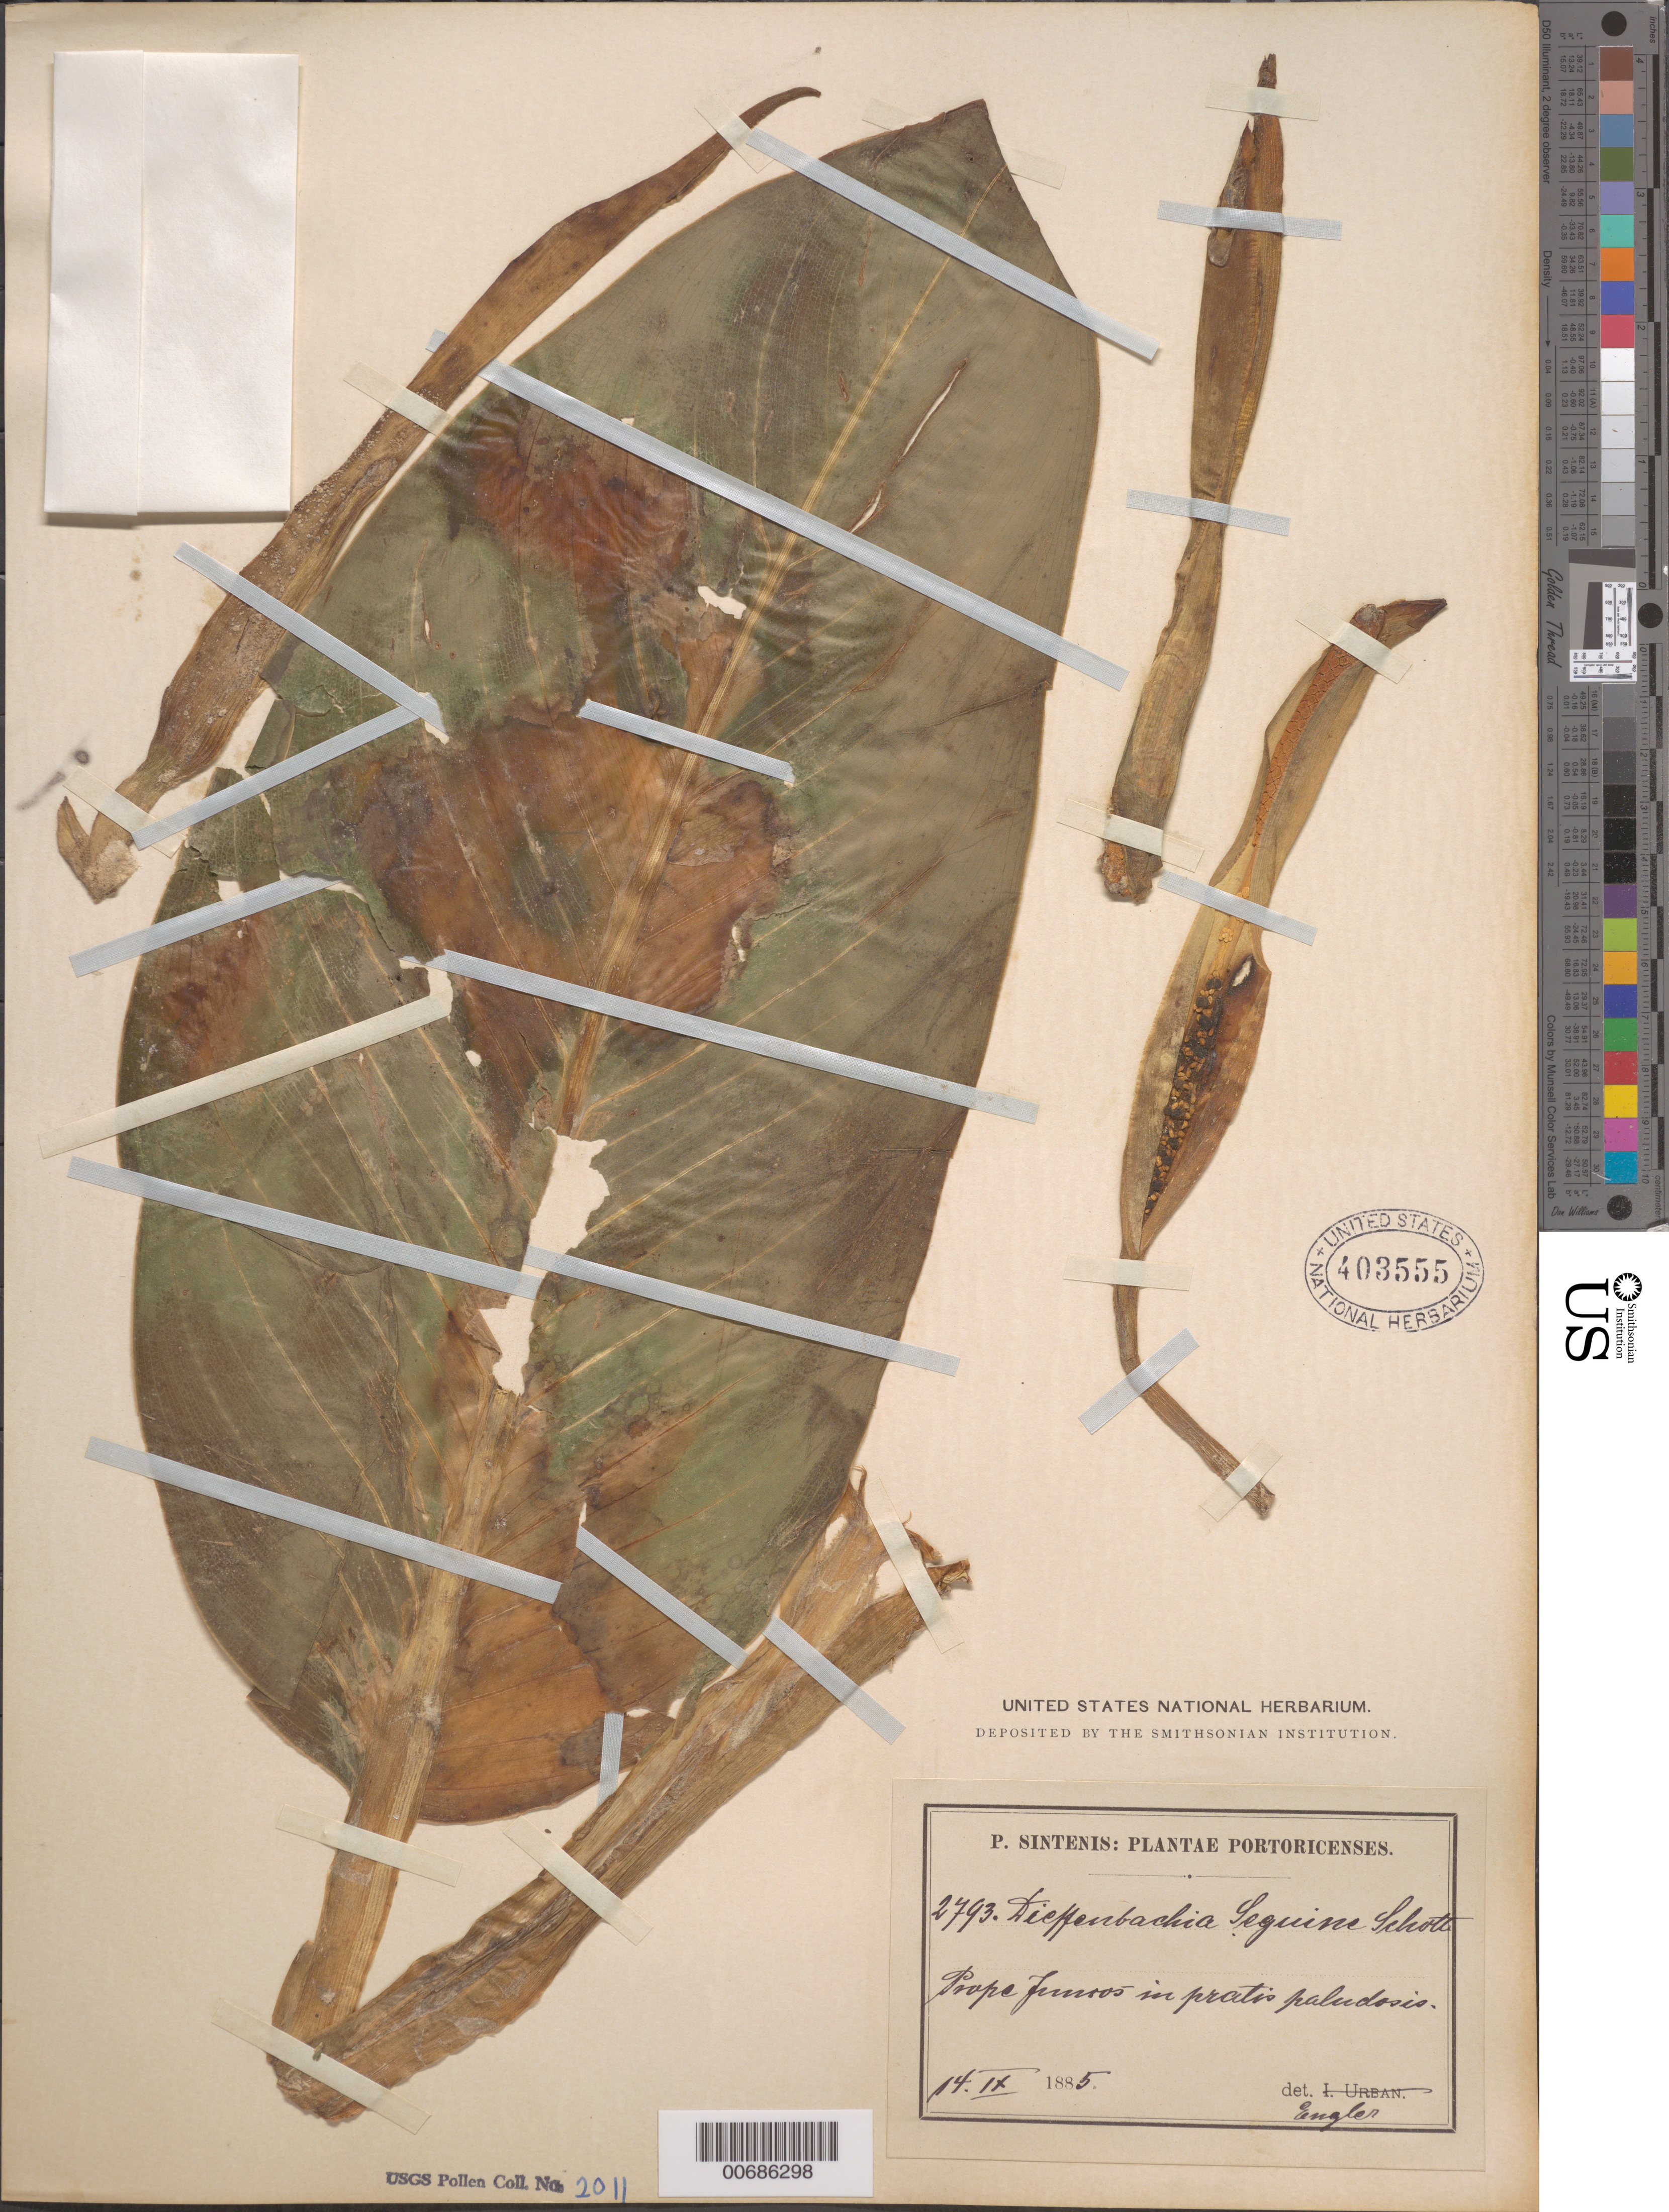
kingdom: Plantae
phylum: Tracheophyta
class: Liliopsida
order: Alismatales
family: Araceae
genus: Dieffenbachia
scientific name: Dieffenbachia seguine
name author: (Jacq.) Schott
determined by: Engler, H. G. A.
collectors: P. Sintenis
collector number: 2793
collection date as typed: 14 Sep 1885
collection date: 1885-09-14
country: Puerto Rico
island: Greater Antilles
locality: Trope funros in pratis paludosis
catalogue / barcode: US 403555